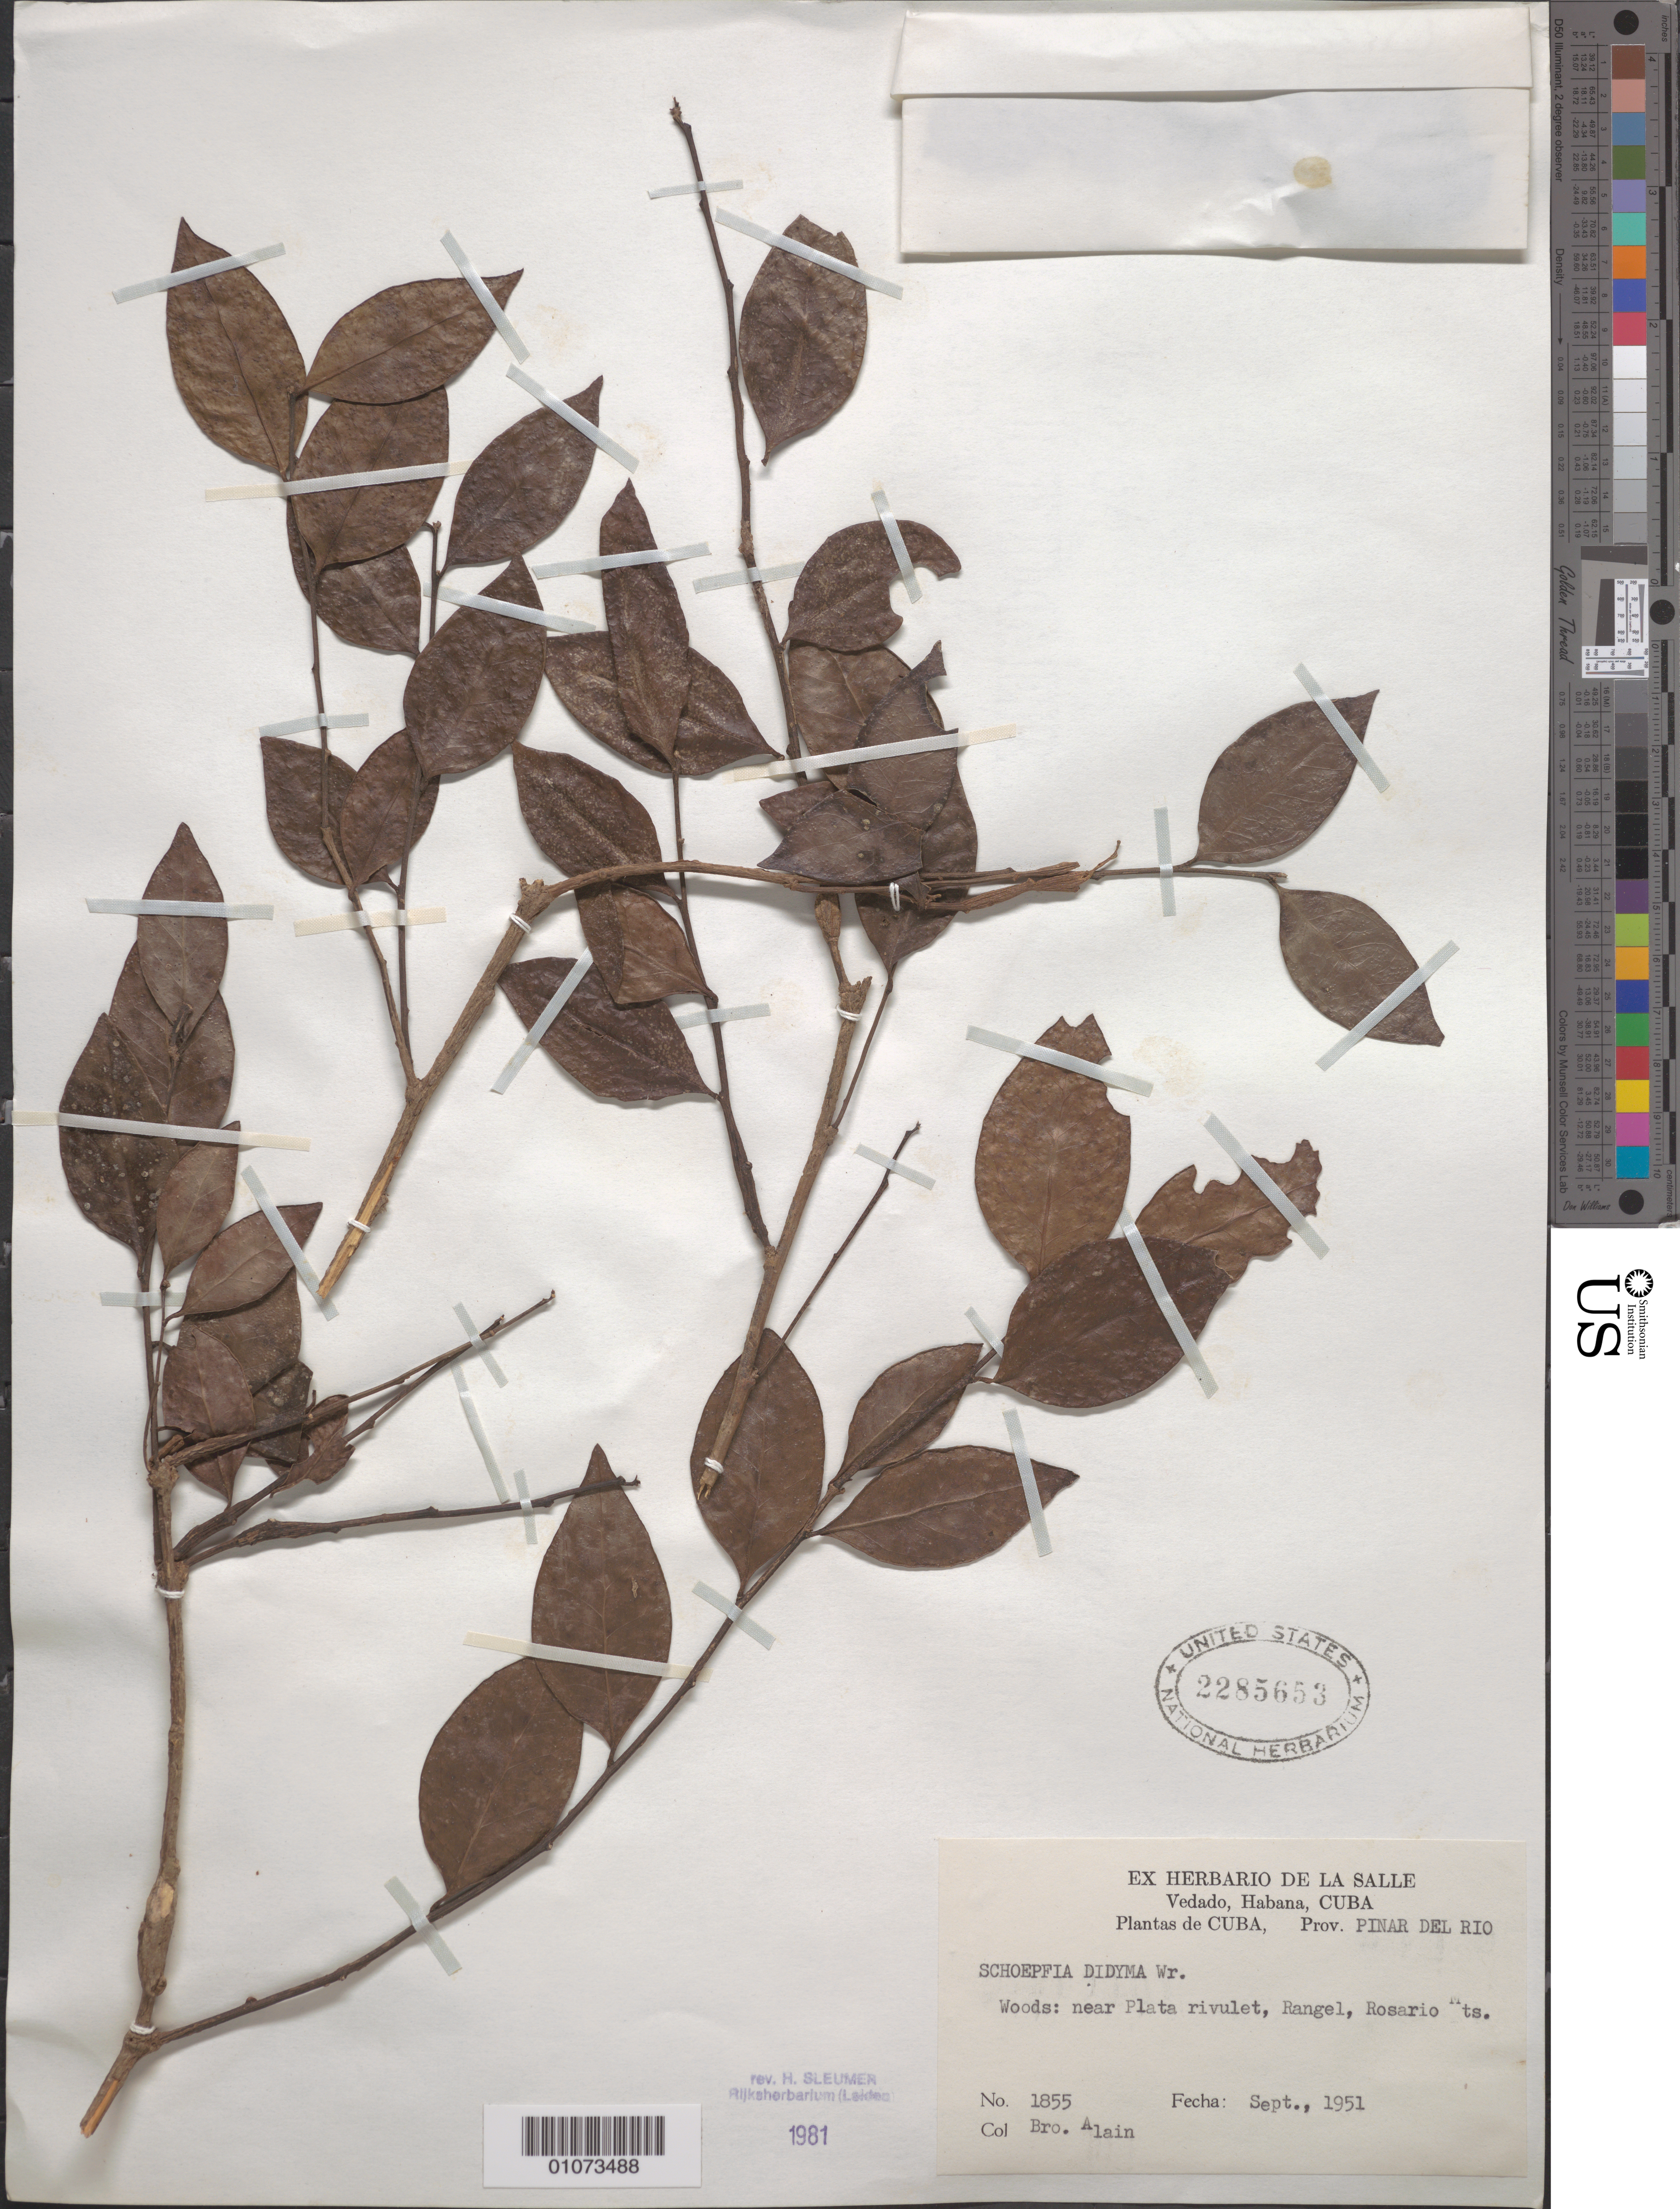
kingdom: Plantae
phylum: Tracheophyta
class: Magnoliopsida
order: Santalales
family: Schoepfiaceae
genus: Schoepfia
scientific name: Schoepfia didyma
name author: C. Wright ex Griseb.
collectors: A. H. Liogier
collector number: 1855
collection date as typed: Sep 1951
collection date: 1951-09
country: Cuba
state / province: Pinar del Rio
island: Cuba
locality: Rosario Mts , Rangel, Woots: near Plata rivulet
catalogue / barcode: US 2285653